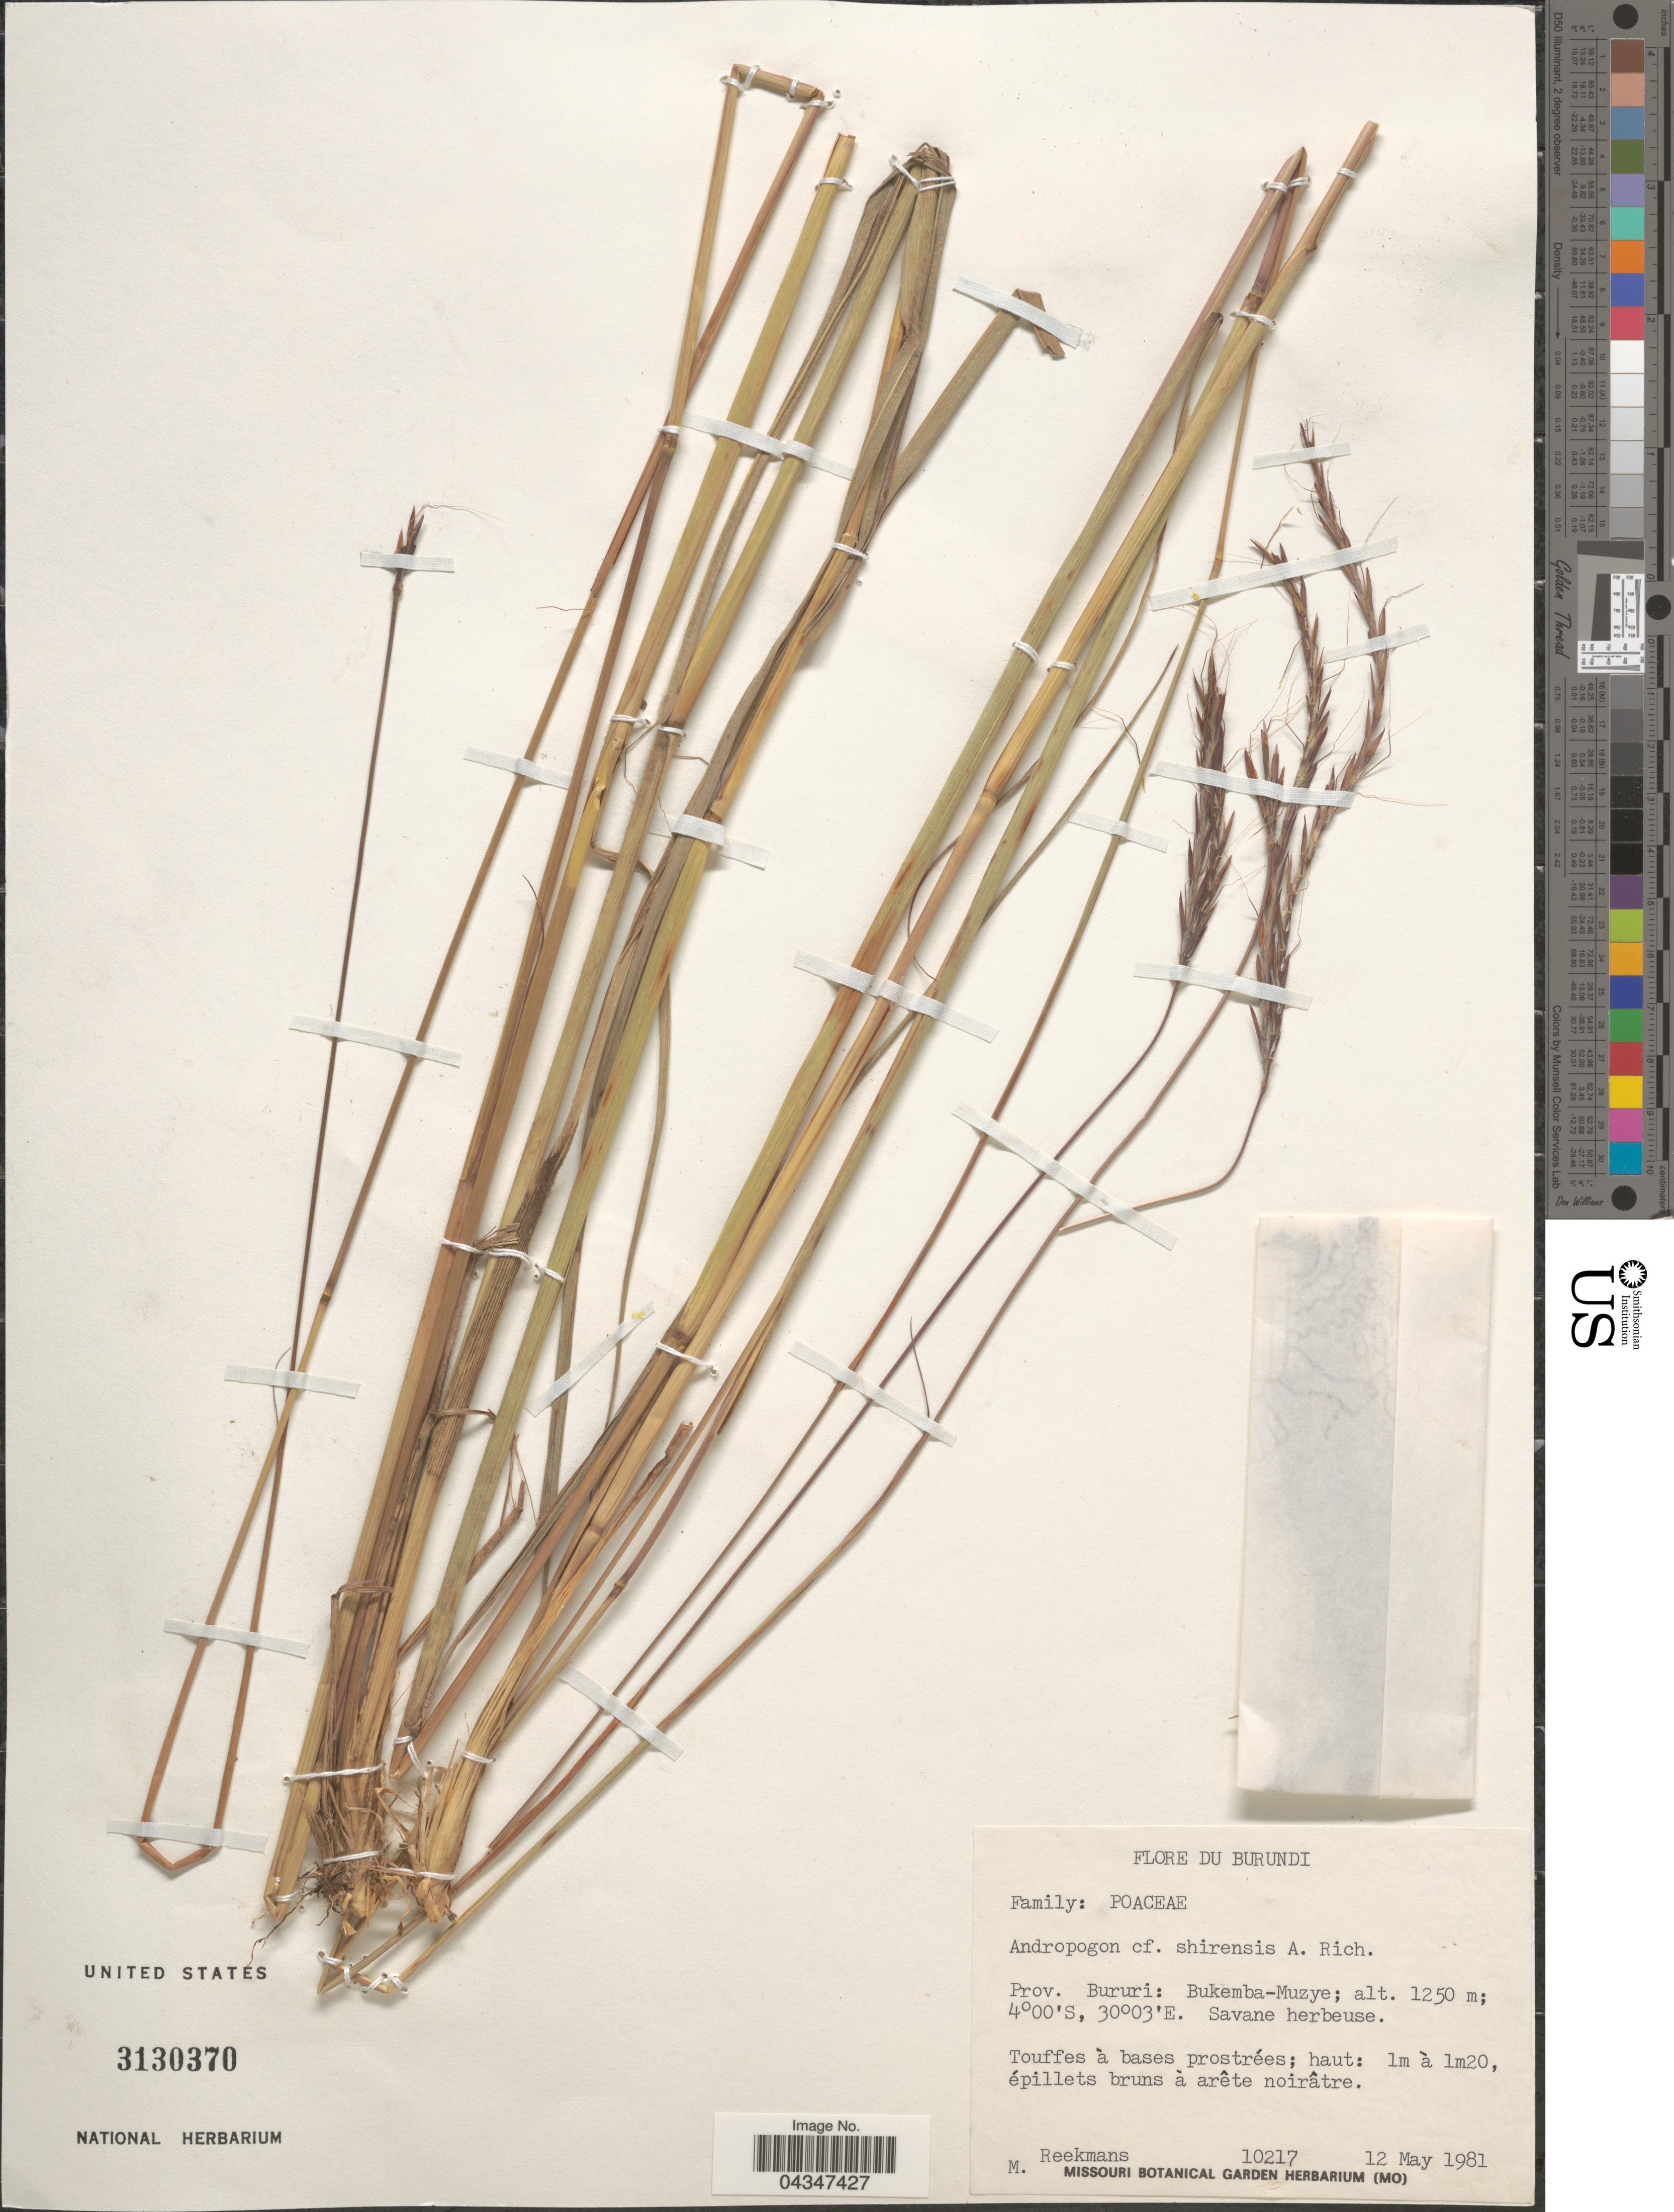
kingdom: Plantae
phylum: Tracheophyta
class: Liliopsida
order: Poales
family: Poaceae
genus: Andropogon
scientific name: Andropogon schirensis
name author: Hochst. ex A. Rich.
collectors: M. Reekmans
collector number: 10217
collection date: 1981-05-12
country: Burundi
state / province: Bururi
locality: Bukemba-Muzye.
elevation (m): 1250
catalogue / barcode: US 3130370